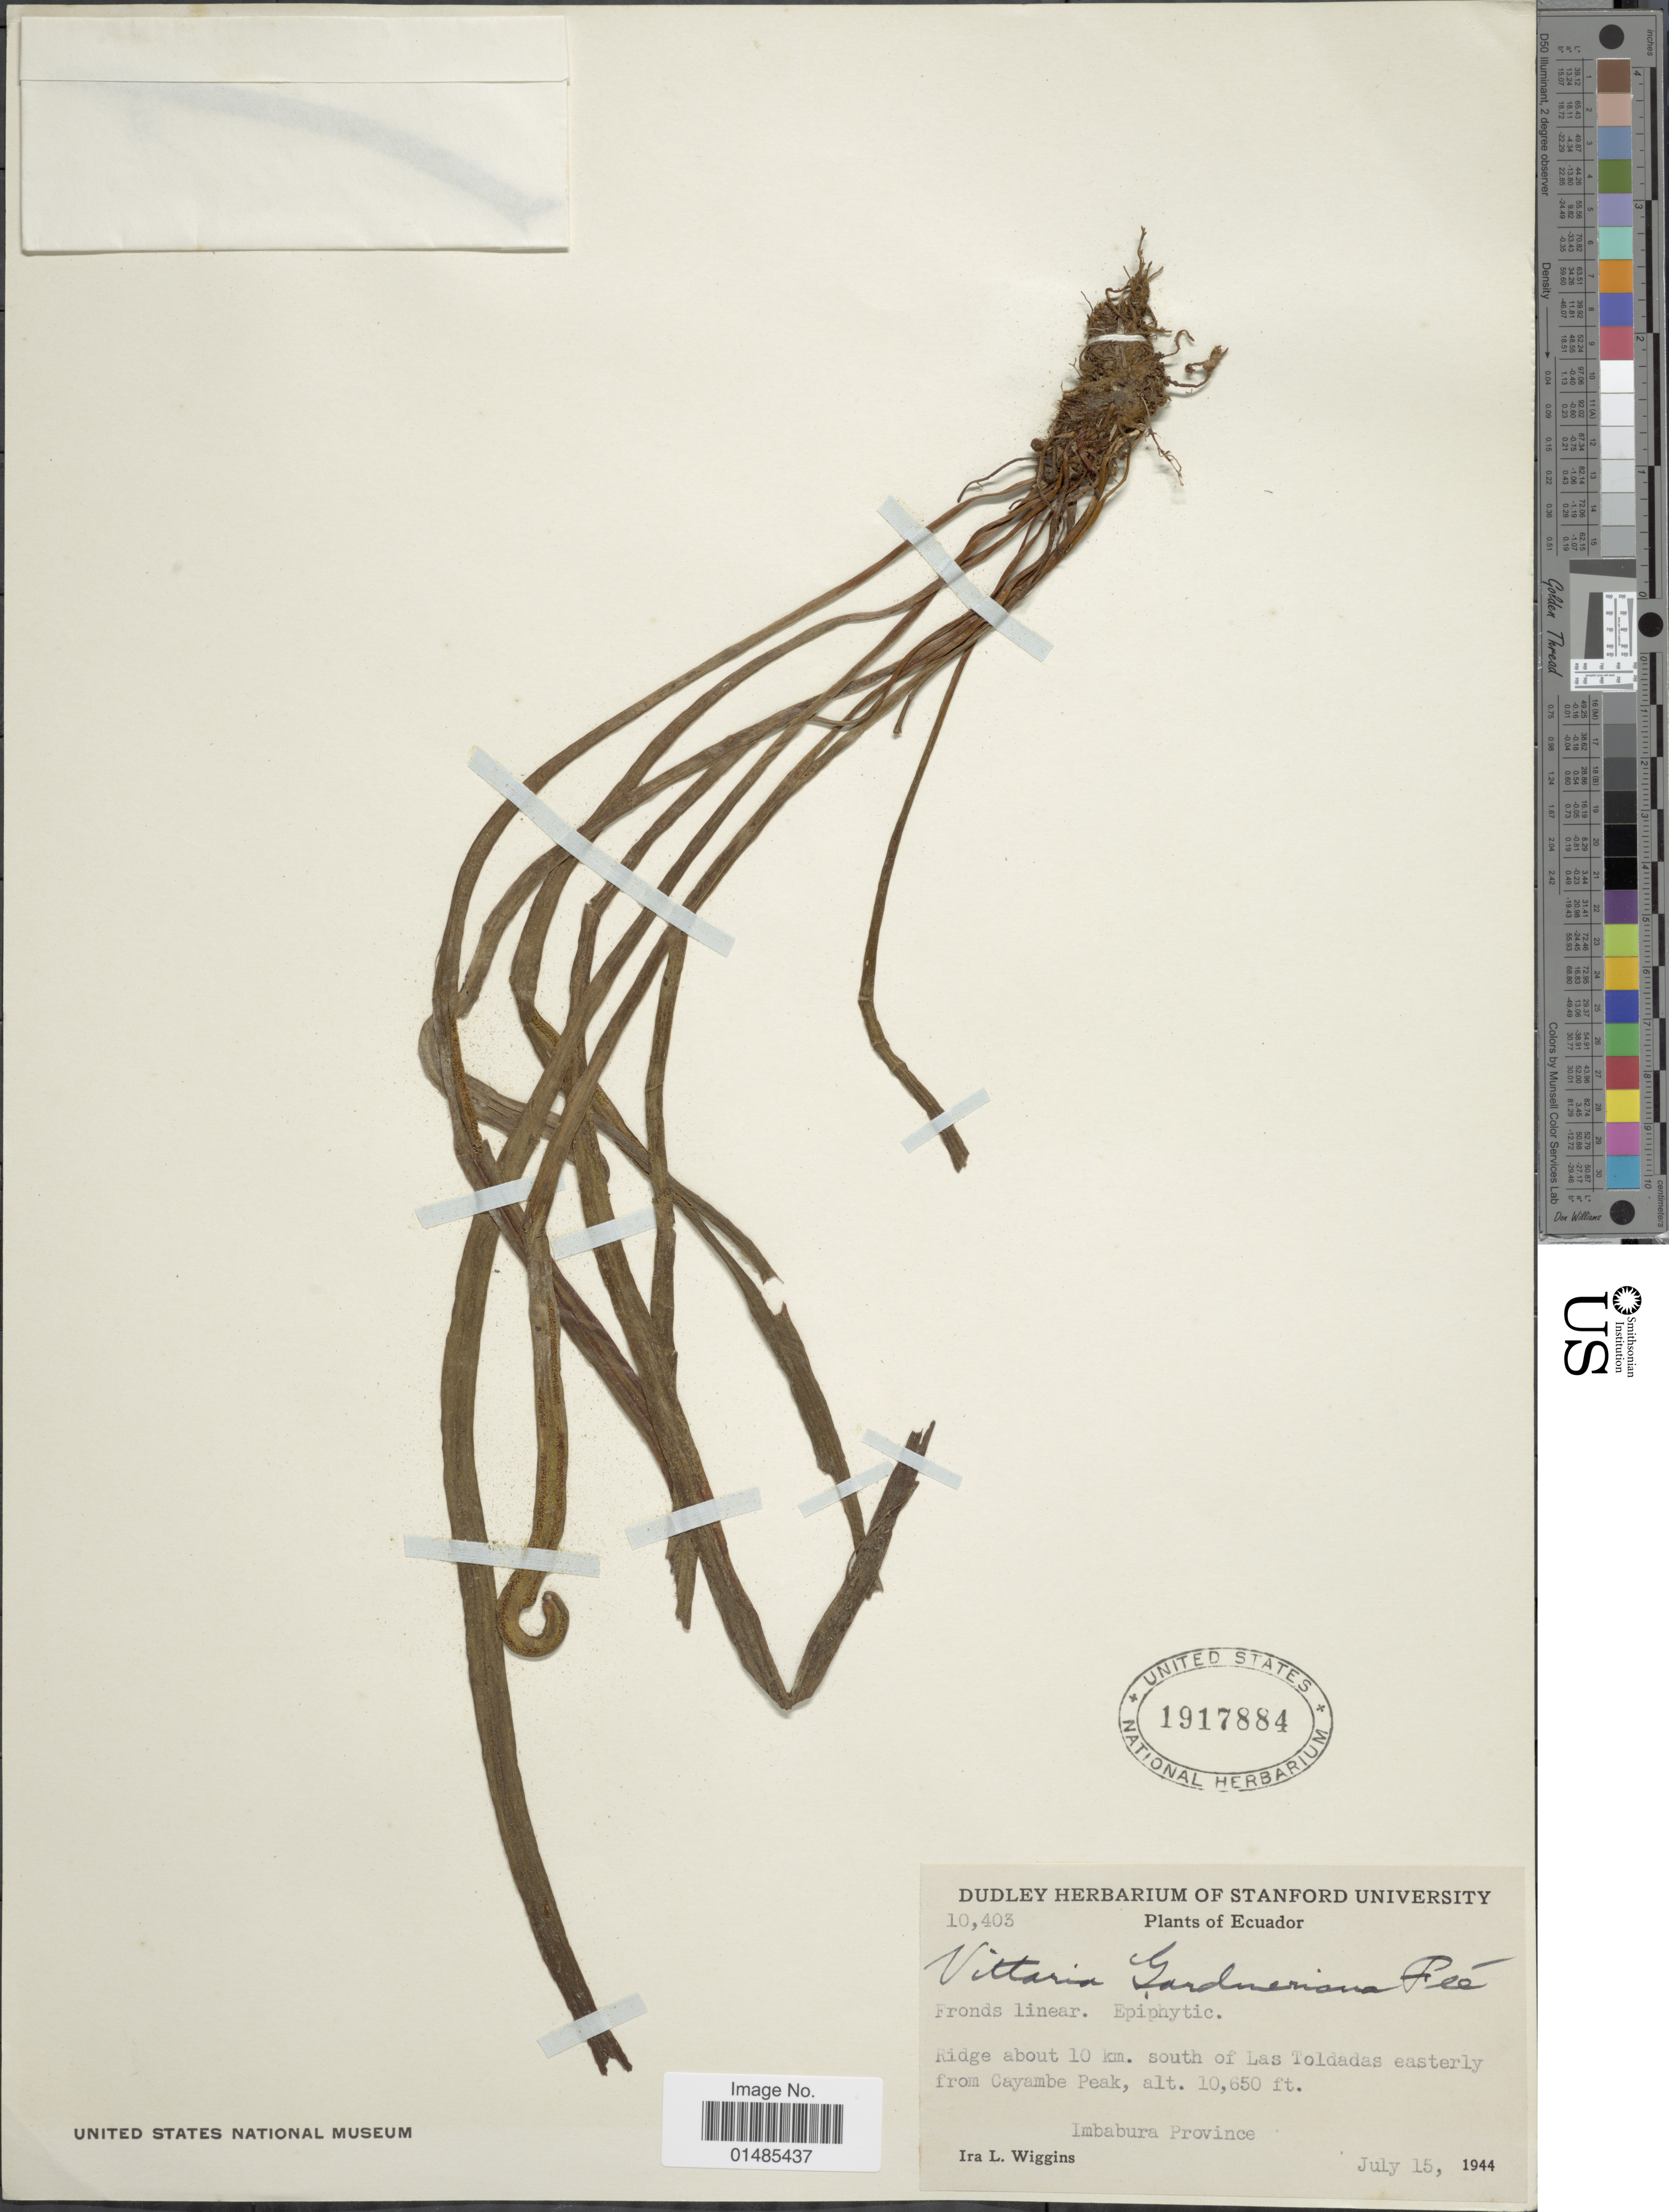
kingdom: Plantae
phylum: Tracheophyta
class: Polypodiopsida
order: Polypodiales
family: Pteridaceae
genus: Radiovittaria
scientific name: Radiovittaria gardneriana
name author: (Fée) E.H. Crane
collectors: I. L. Wiggins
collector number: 10403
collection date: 1944-07-15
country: Ecuador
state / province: Imbabura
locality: Ridge about 10 km. south of Las Toldadas easterly from Cayambe Peak.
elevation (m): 3246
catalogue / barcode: US 1917884